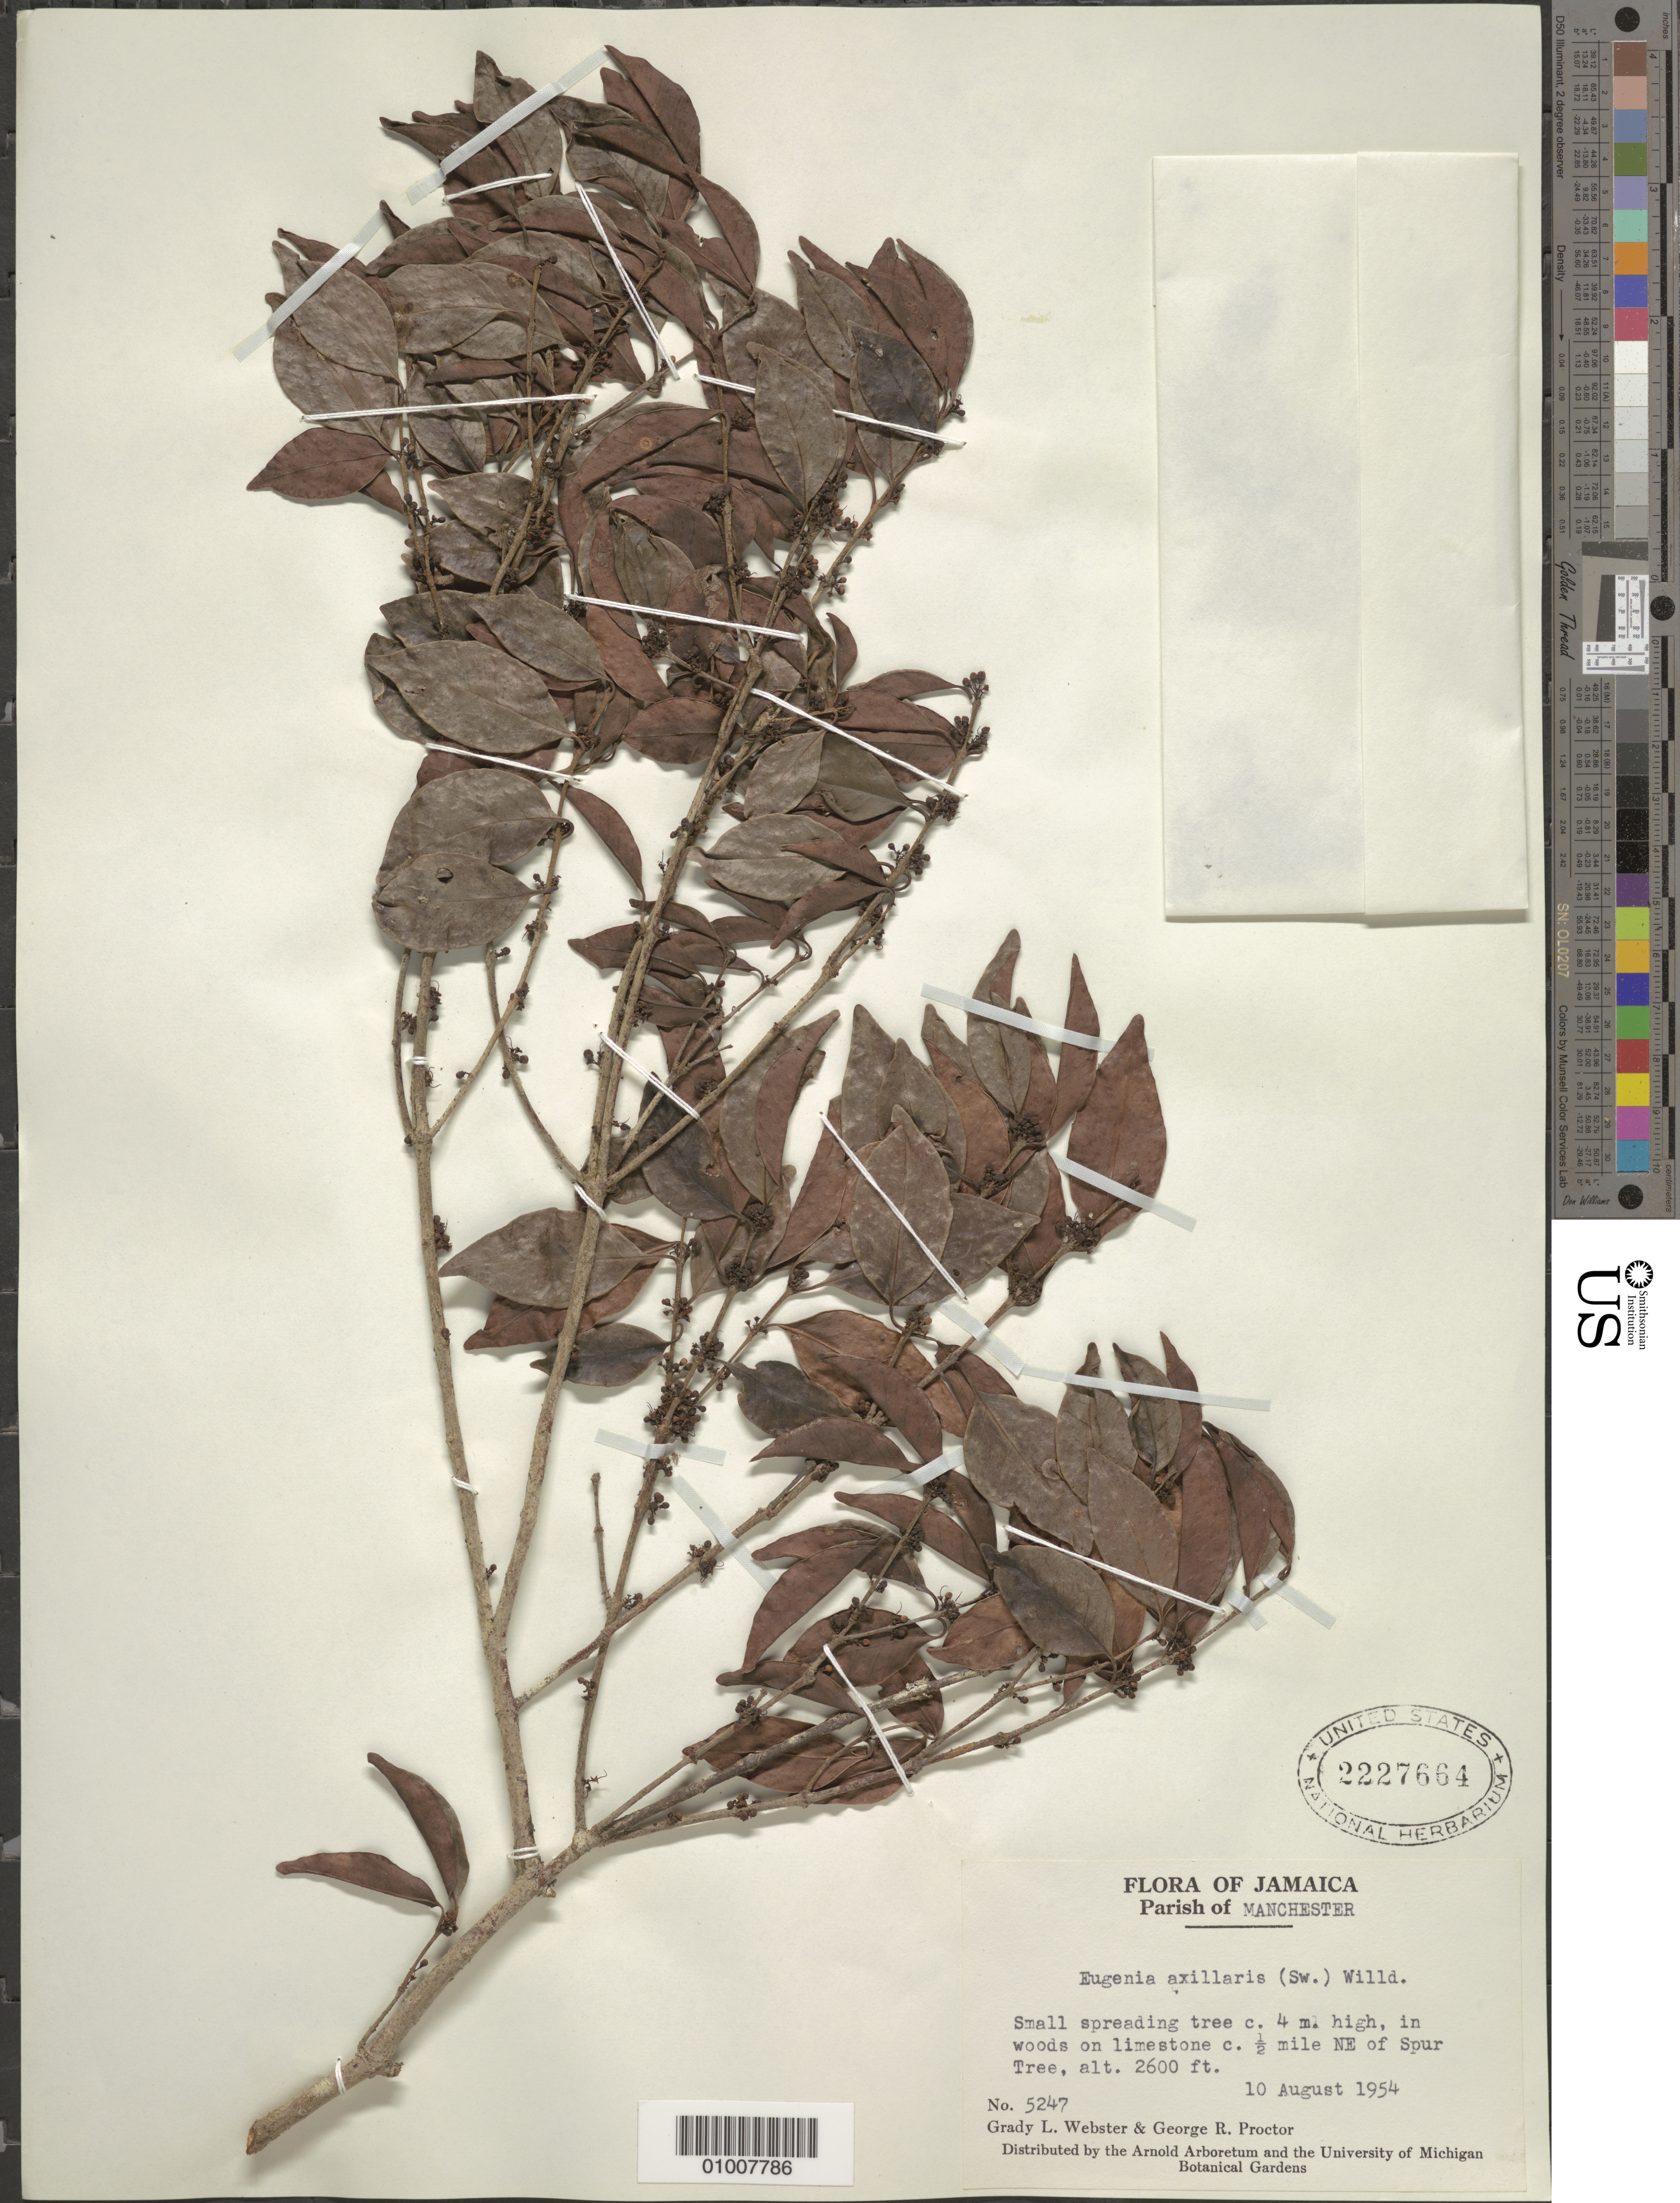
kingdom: Plantae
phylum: Tracheophyta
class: Magnoliopsida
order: Myrtales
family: Myrtaceae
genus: Eugenia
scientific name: Eugenia axillaris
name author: (Sw.) Willd.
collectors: G. L. Webster & G. R. Proctor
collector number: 5247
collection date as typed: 10 Aug 1954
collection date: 1954-08-10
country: Jamaica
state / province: Manchester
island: Jamaica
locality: About 1/2 mi. NE of Spur Tree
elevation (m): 792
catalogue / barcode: US 2227664